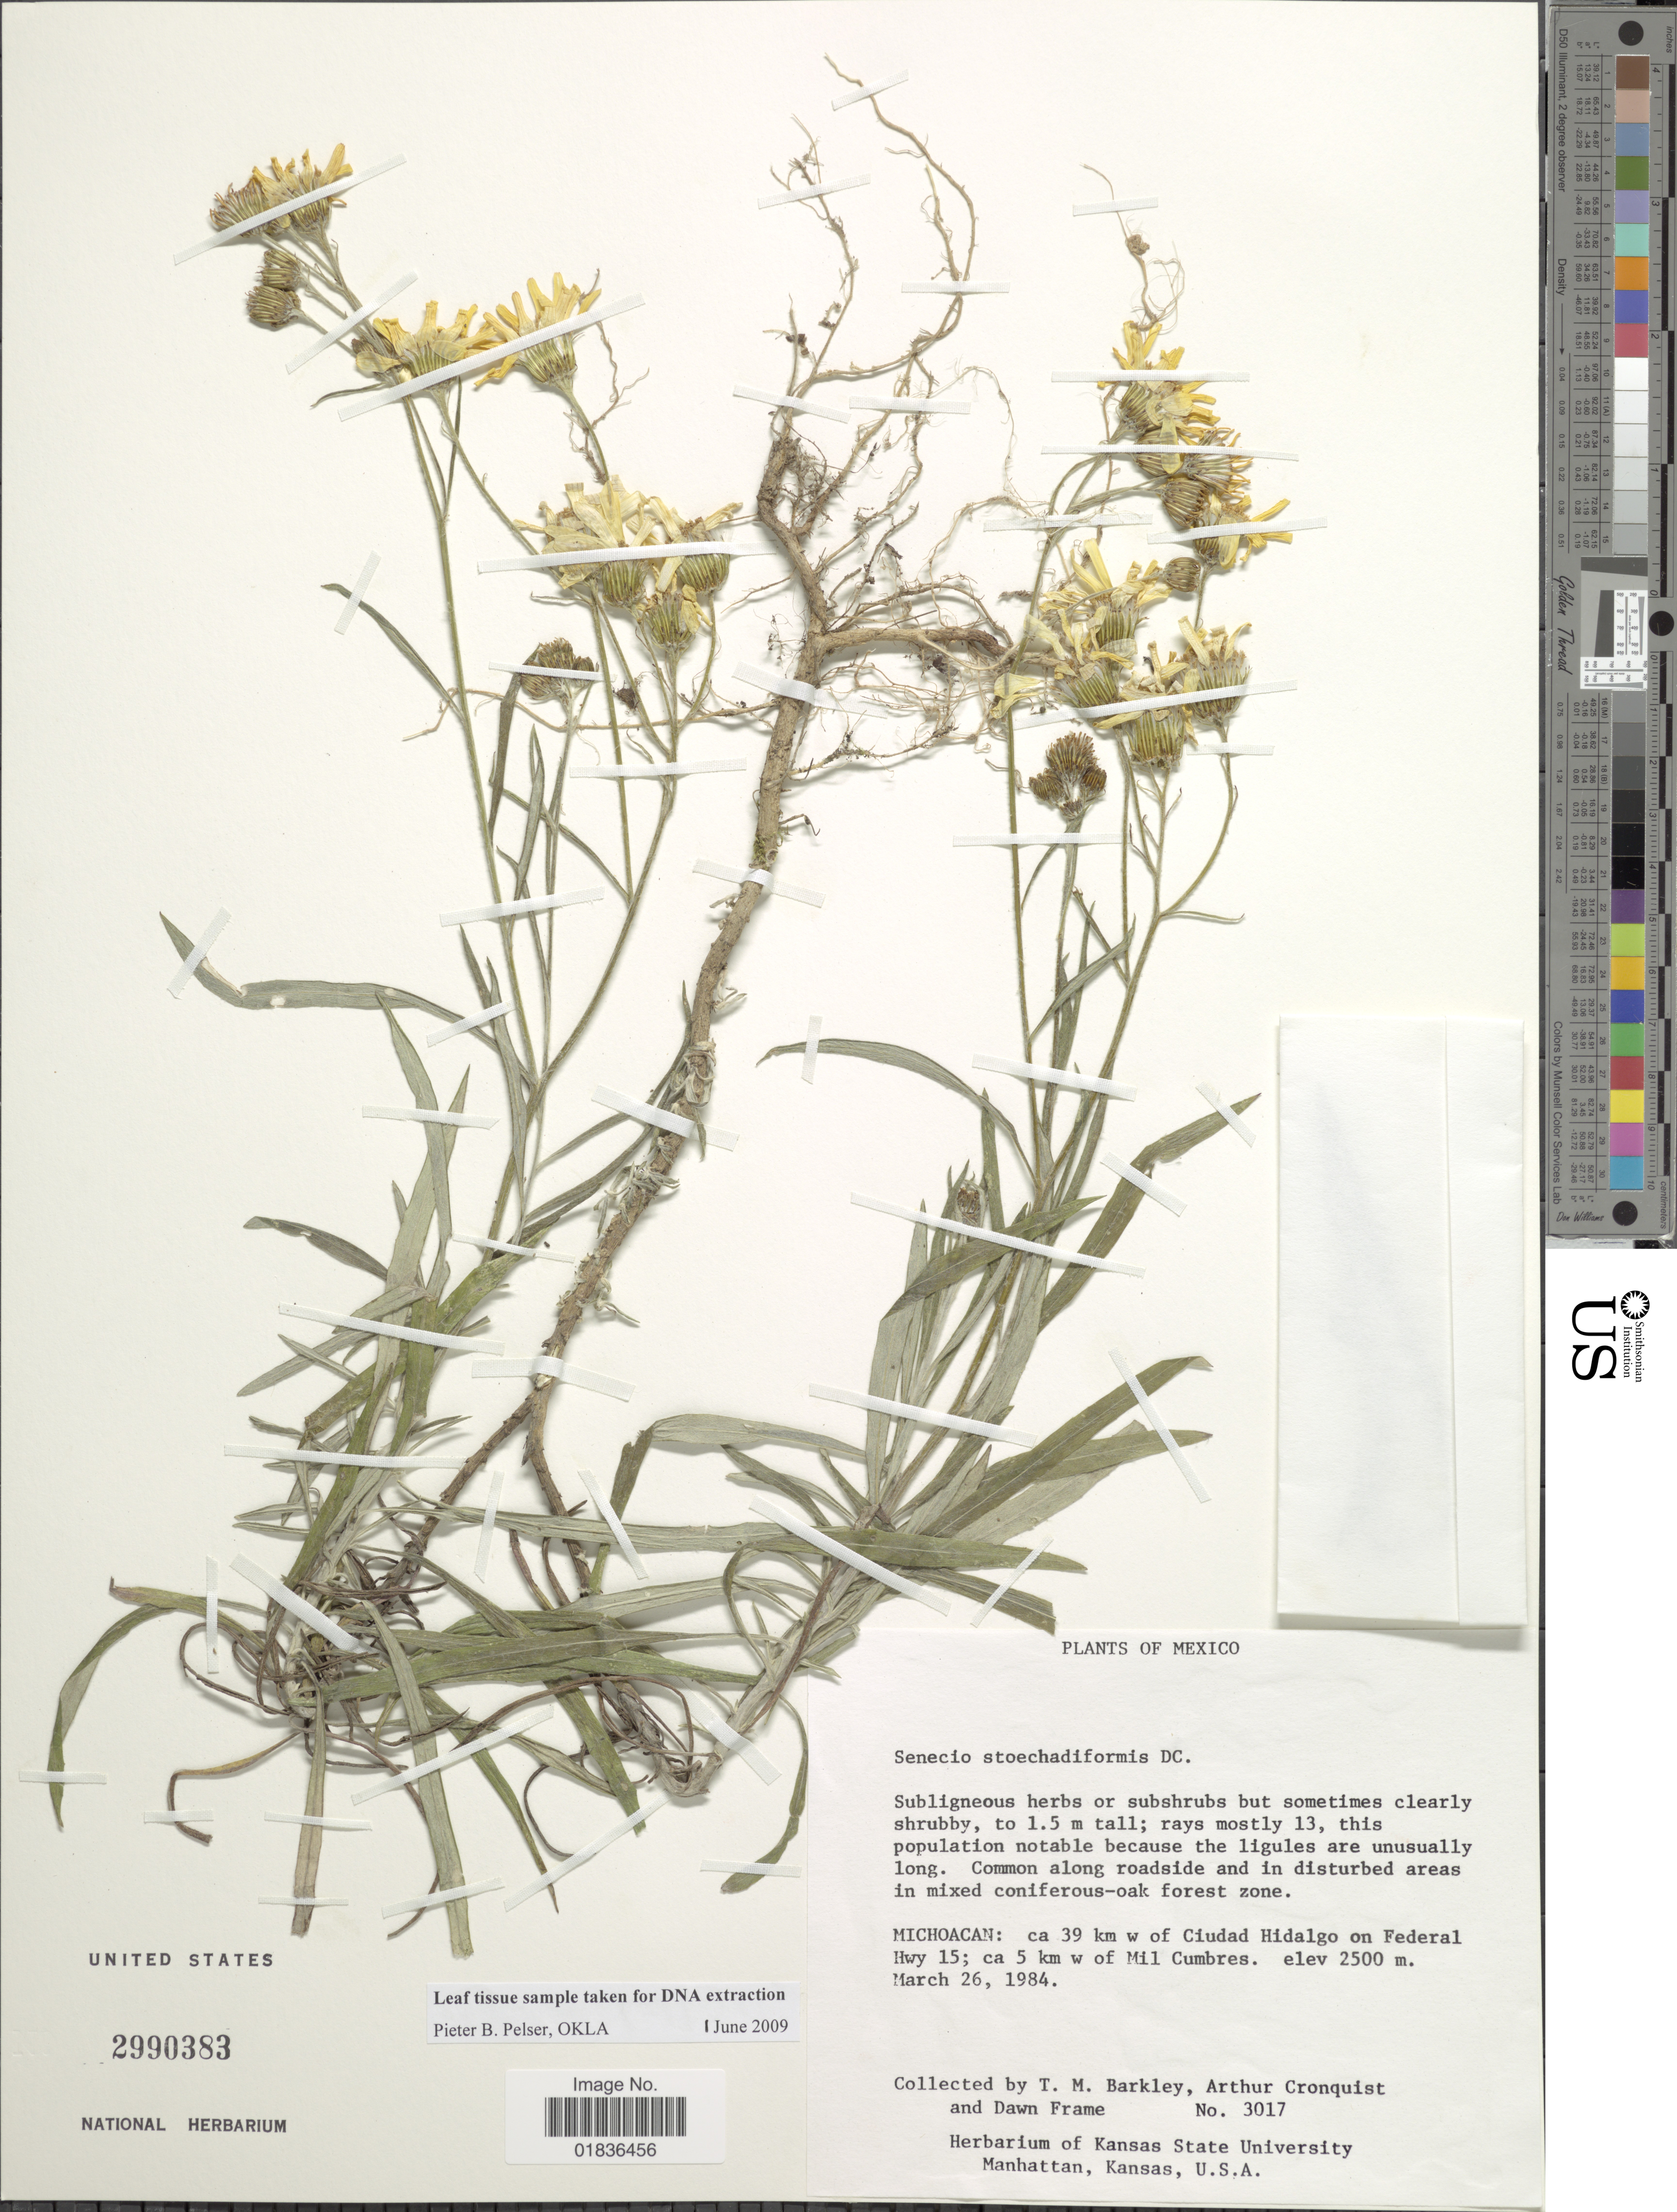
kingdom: Plantae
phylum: Tracheophyta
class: Magnoliopsida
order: Asterales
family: Asteraceae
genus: Senecio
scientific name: Senecio tampicanus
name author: DC.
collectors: T. M. Barkley, A. J. Cronquist & D. Frame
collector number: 3017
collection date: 1984-03-26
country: Mexico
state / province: Michoacán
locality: Ca 39 km w of Ciudad Hidalgo on Federal Hwy 15; ca 5 km w of Mil Cumbres.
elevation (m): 2500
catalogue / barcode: US 2990383